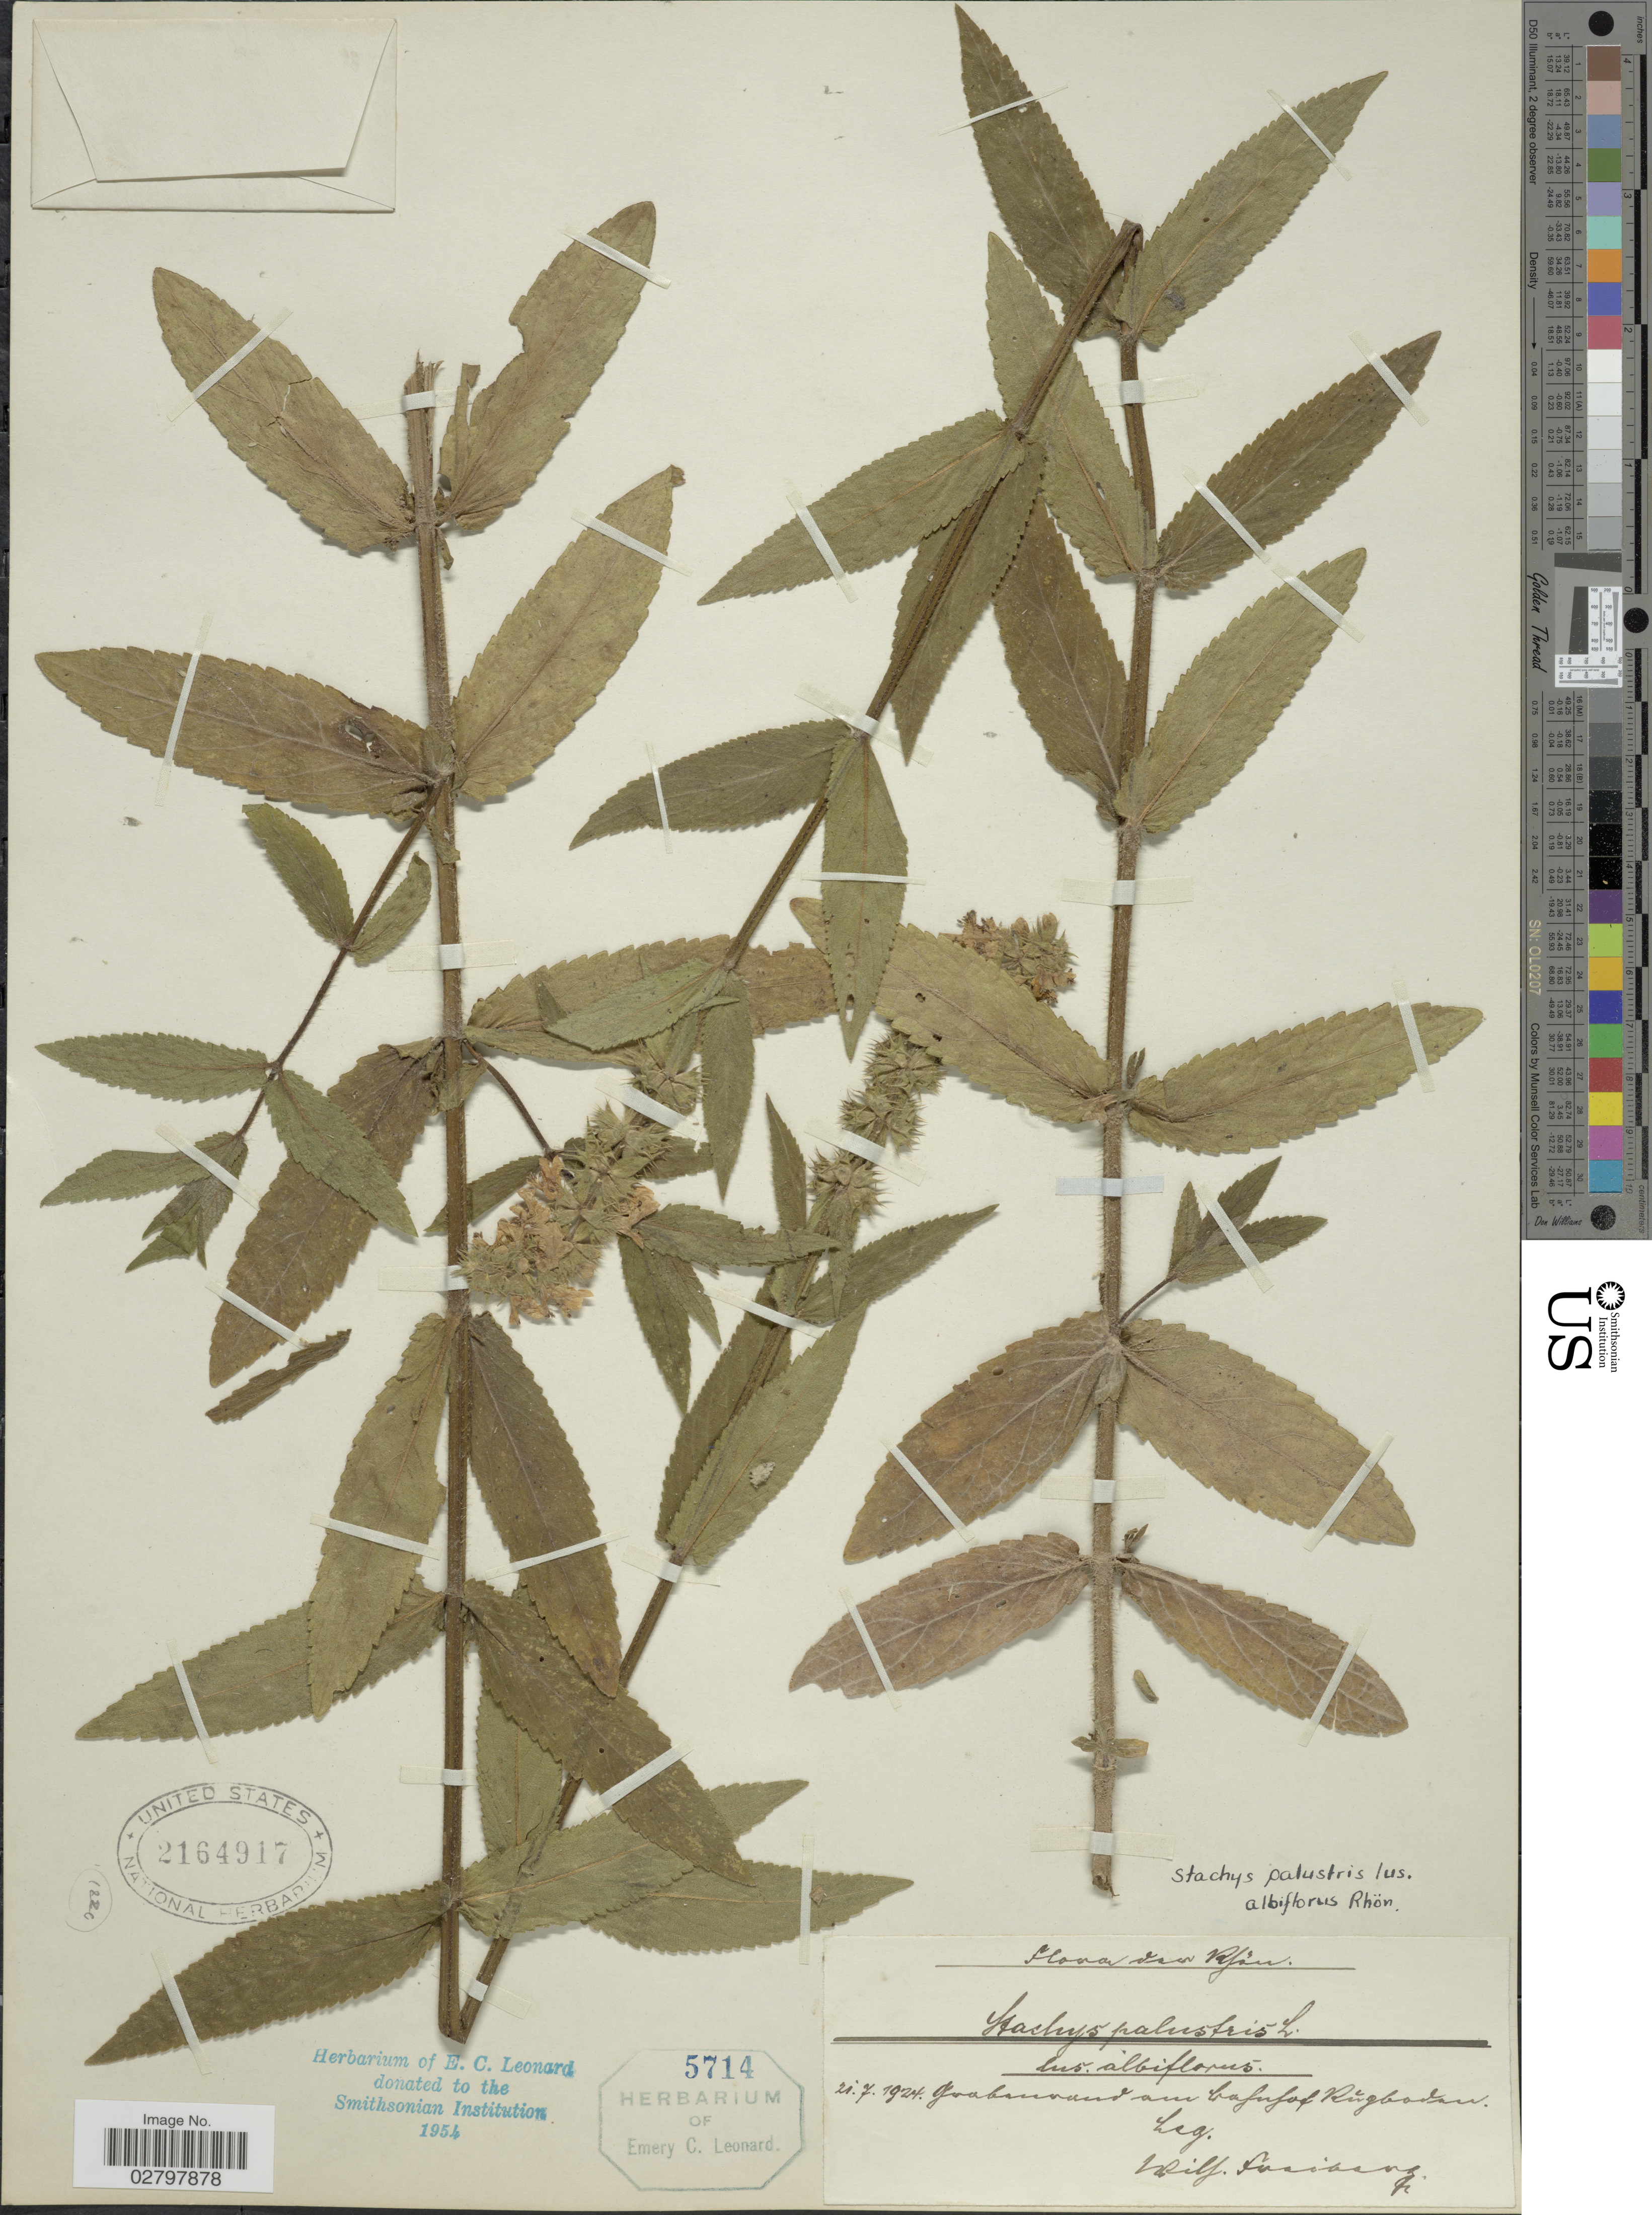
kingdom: Plantae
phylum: Tracheophyta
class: Magnoliopsida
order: Lamiales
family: Lamiaceae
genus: Stachys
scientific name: Stachys palustris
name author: L.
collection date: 1924-07-21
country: Switzerland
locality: Flora der Rhôn. Grabenrand am Bahnhof Rührboden.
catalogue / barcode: US 2164917